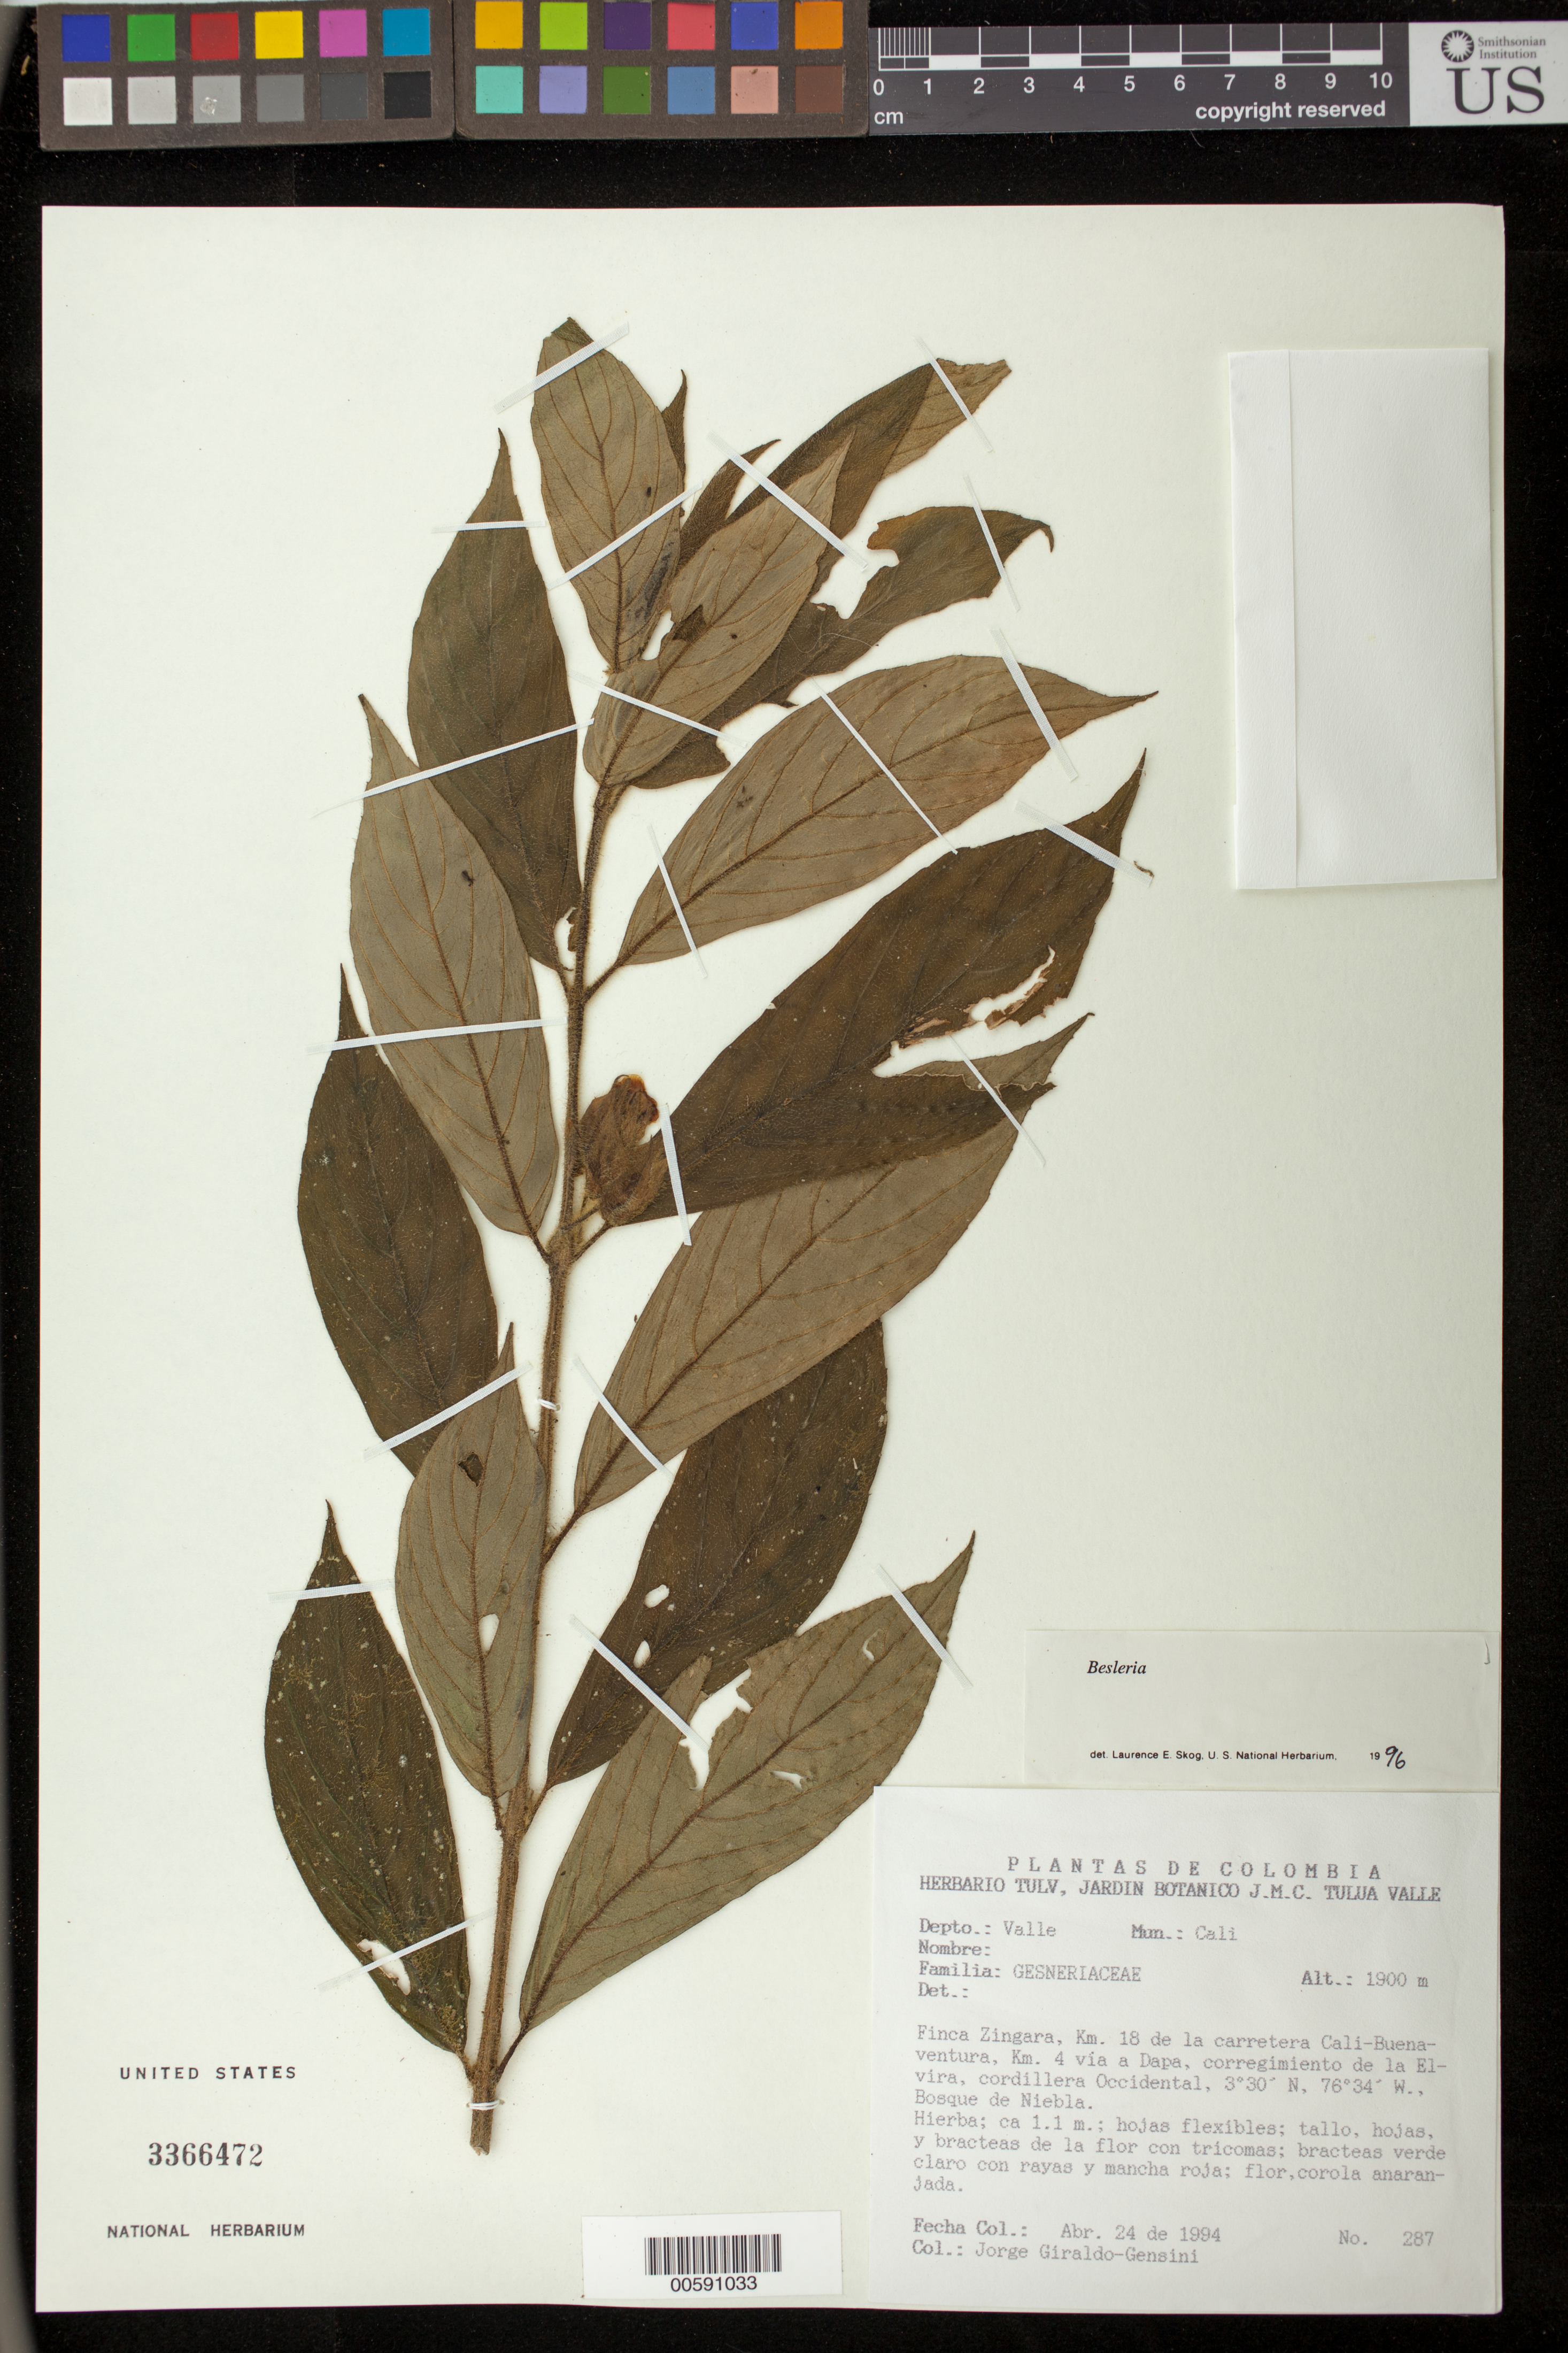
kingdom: Plantae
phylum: Tracheophyta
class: Magnoliopsida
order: Lamiales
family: Gesneriaceae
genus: Besleria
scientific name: Besleria sp.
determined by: Skog, Laurence E.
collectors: J. Giraldo-Gensini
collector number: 287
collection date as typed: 24 Apr 1994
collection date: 1994-04-24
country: Colombia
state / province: Valle del Cauca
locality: Mpio. Cali; Finca Zingara, Km 18 de la carretera Cali-Buenaventura, km 4 via a Dapa, corregimiento de la Elvira, cordillera Occidental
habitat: Bosque de Niebla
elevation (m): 1900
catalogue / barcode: US 3366472